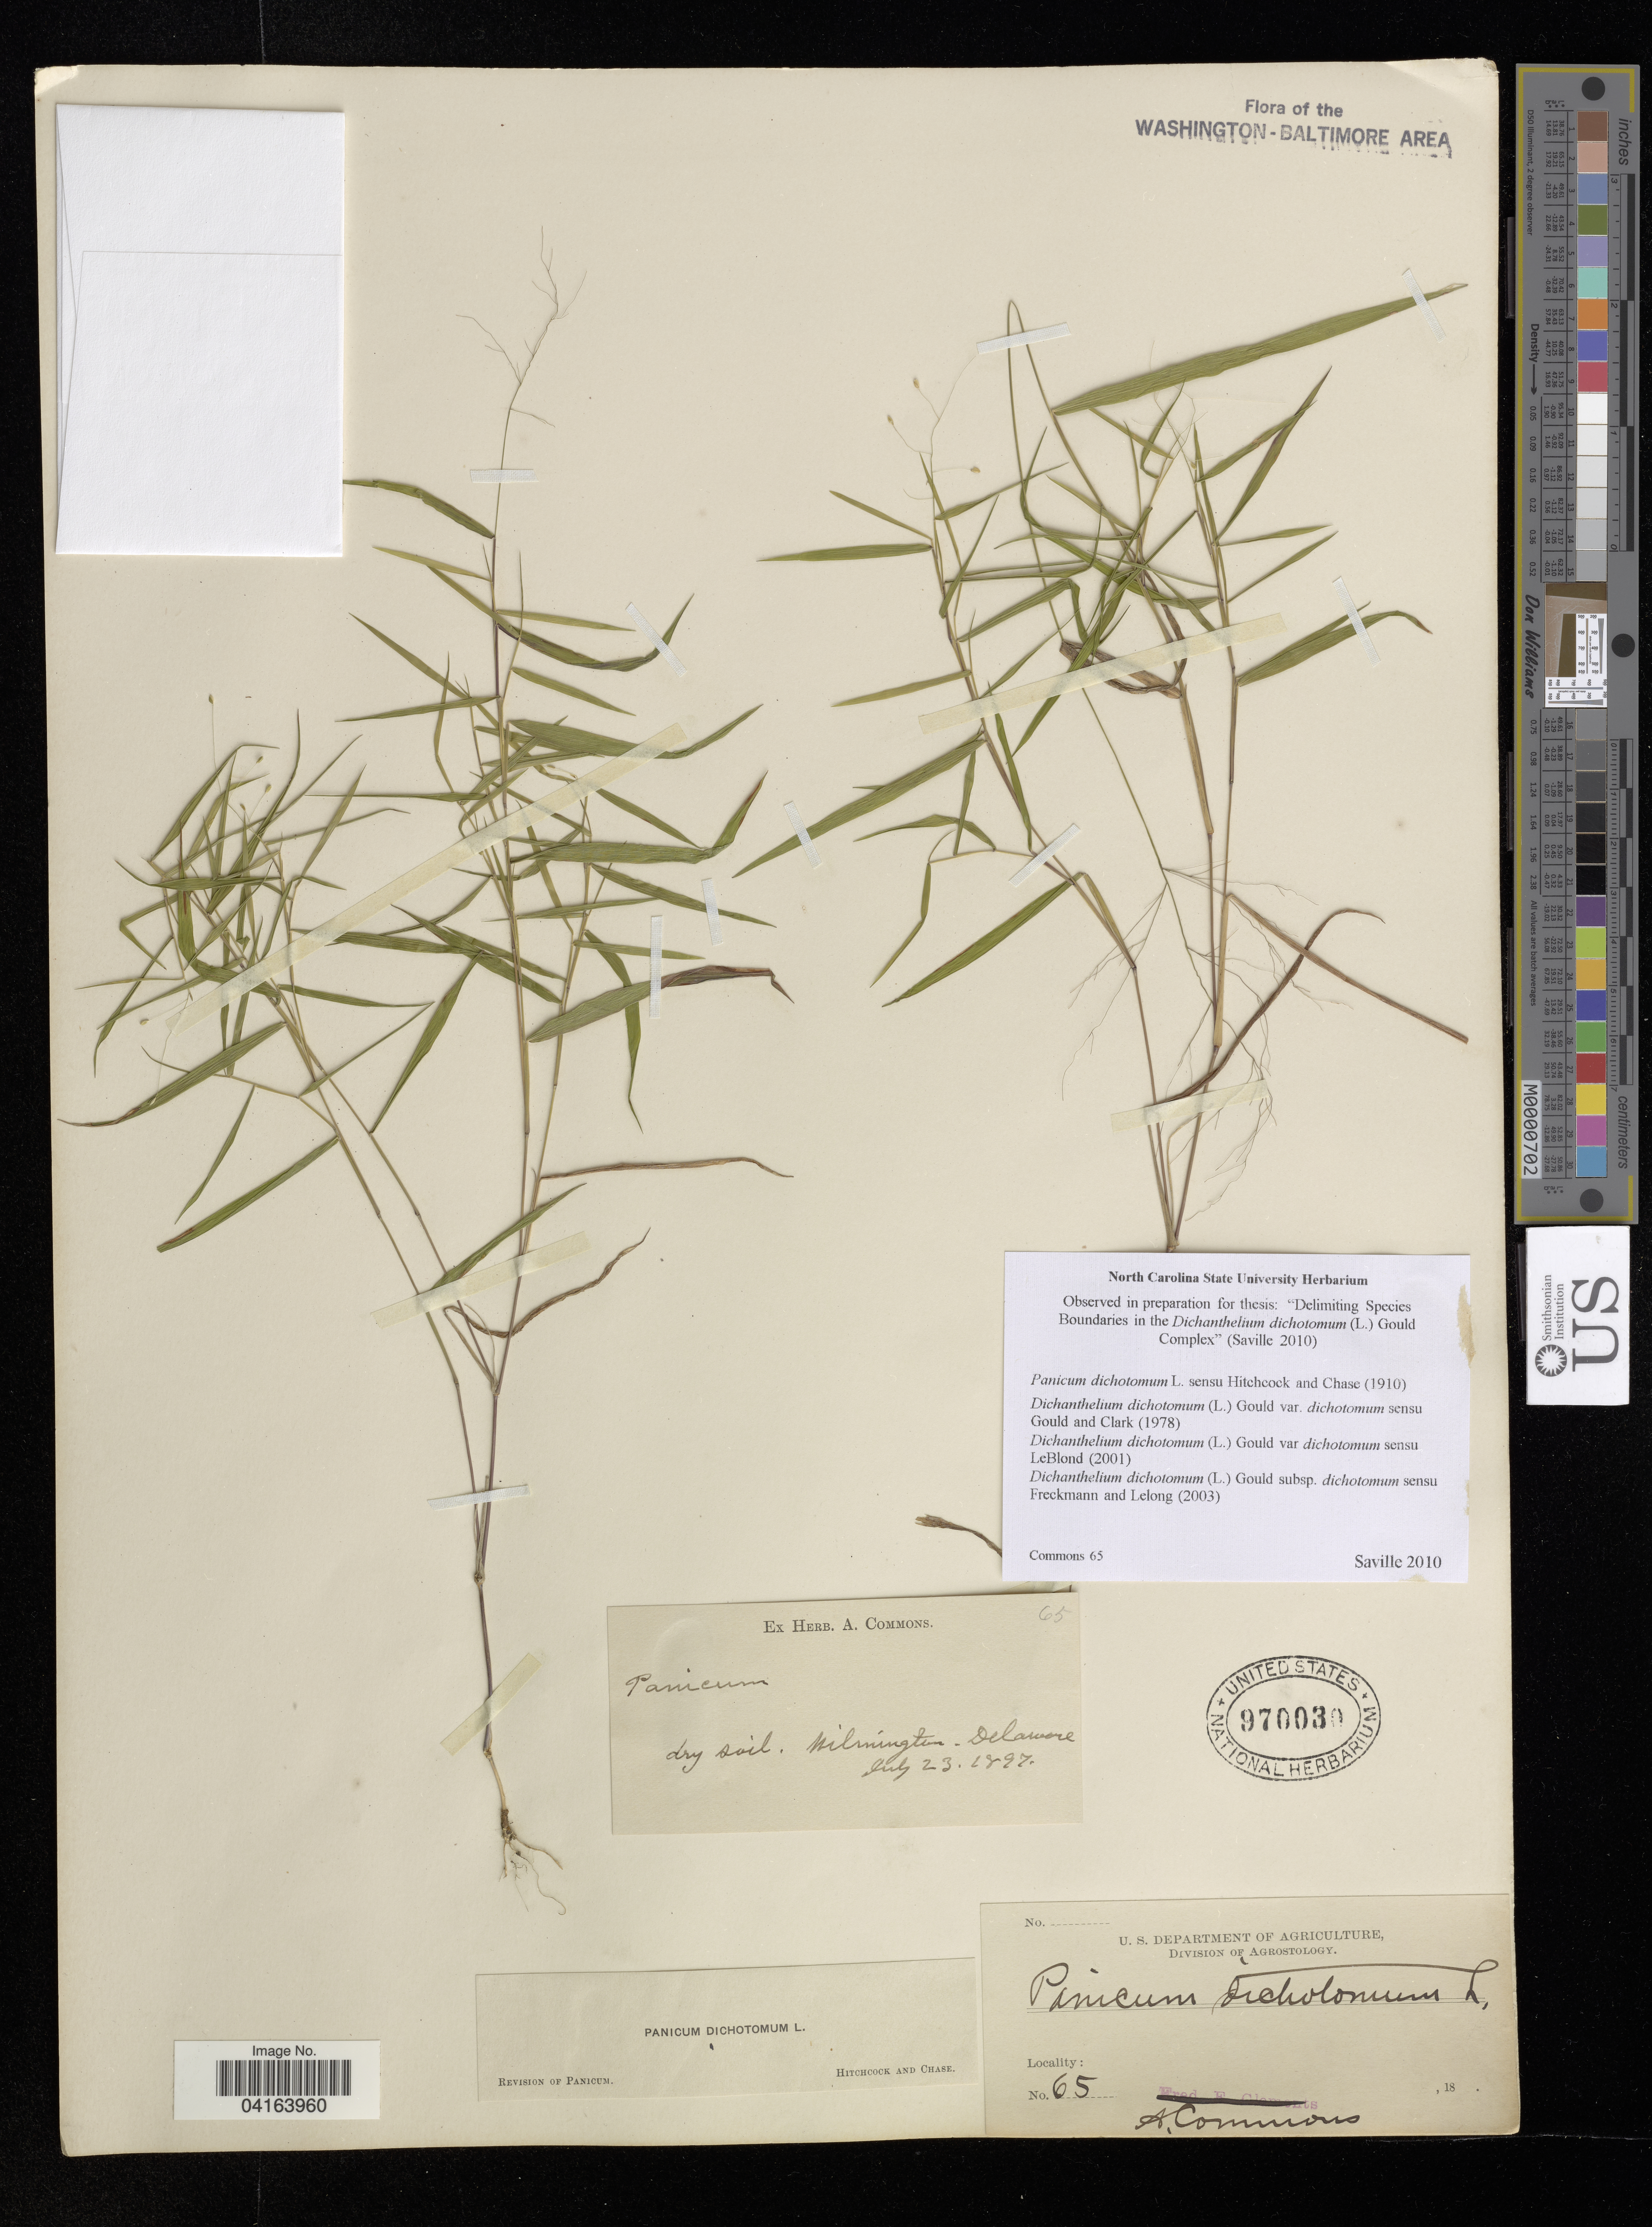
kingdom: Plantae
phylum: Tracheophyta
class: Liliopsida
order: Poales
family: Poaceae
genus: Dichanthelium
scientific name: Dichanthelium dichotomum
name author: (L.) Gould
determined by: Saville, A. C., (NCSC), North Carolina State University (UNITED STATES)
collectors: Hitchcock & Chase, --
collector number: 65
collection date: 1897-07-23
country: United States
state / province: Delaware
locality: Dry soil. WIlmington.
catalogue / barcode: US 970030